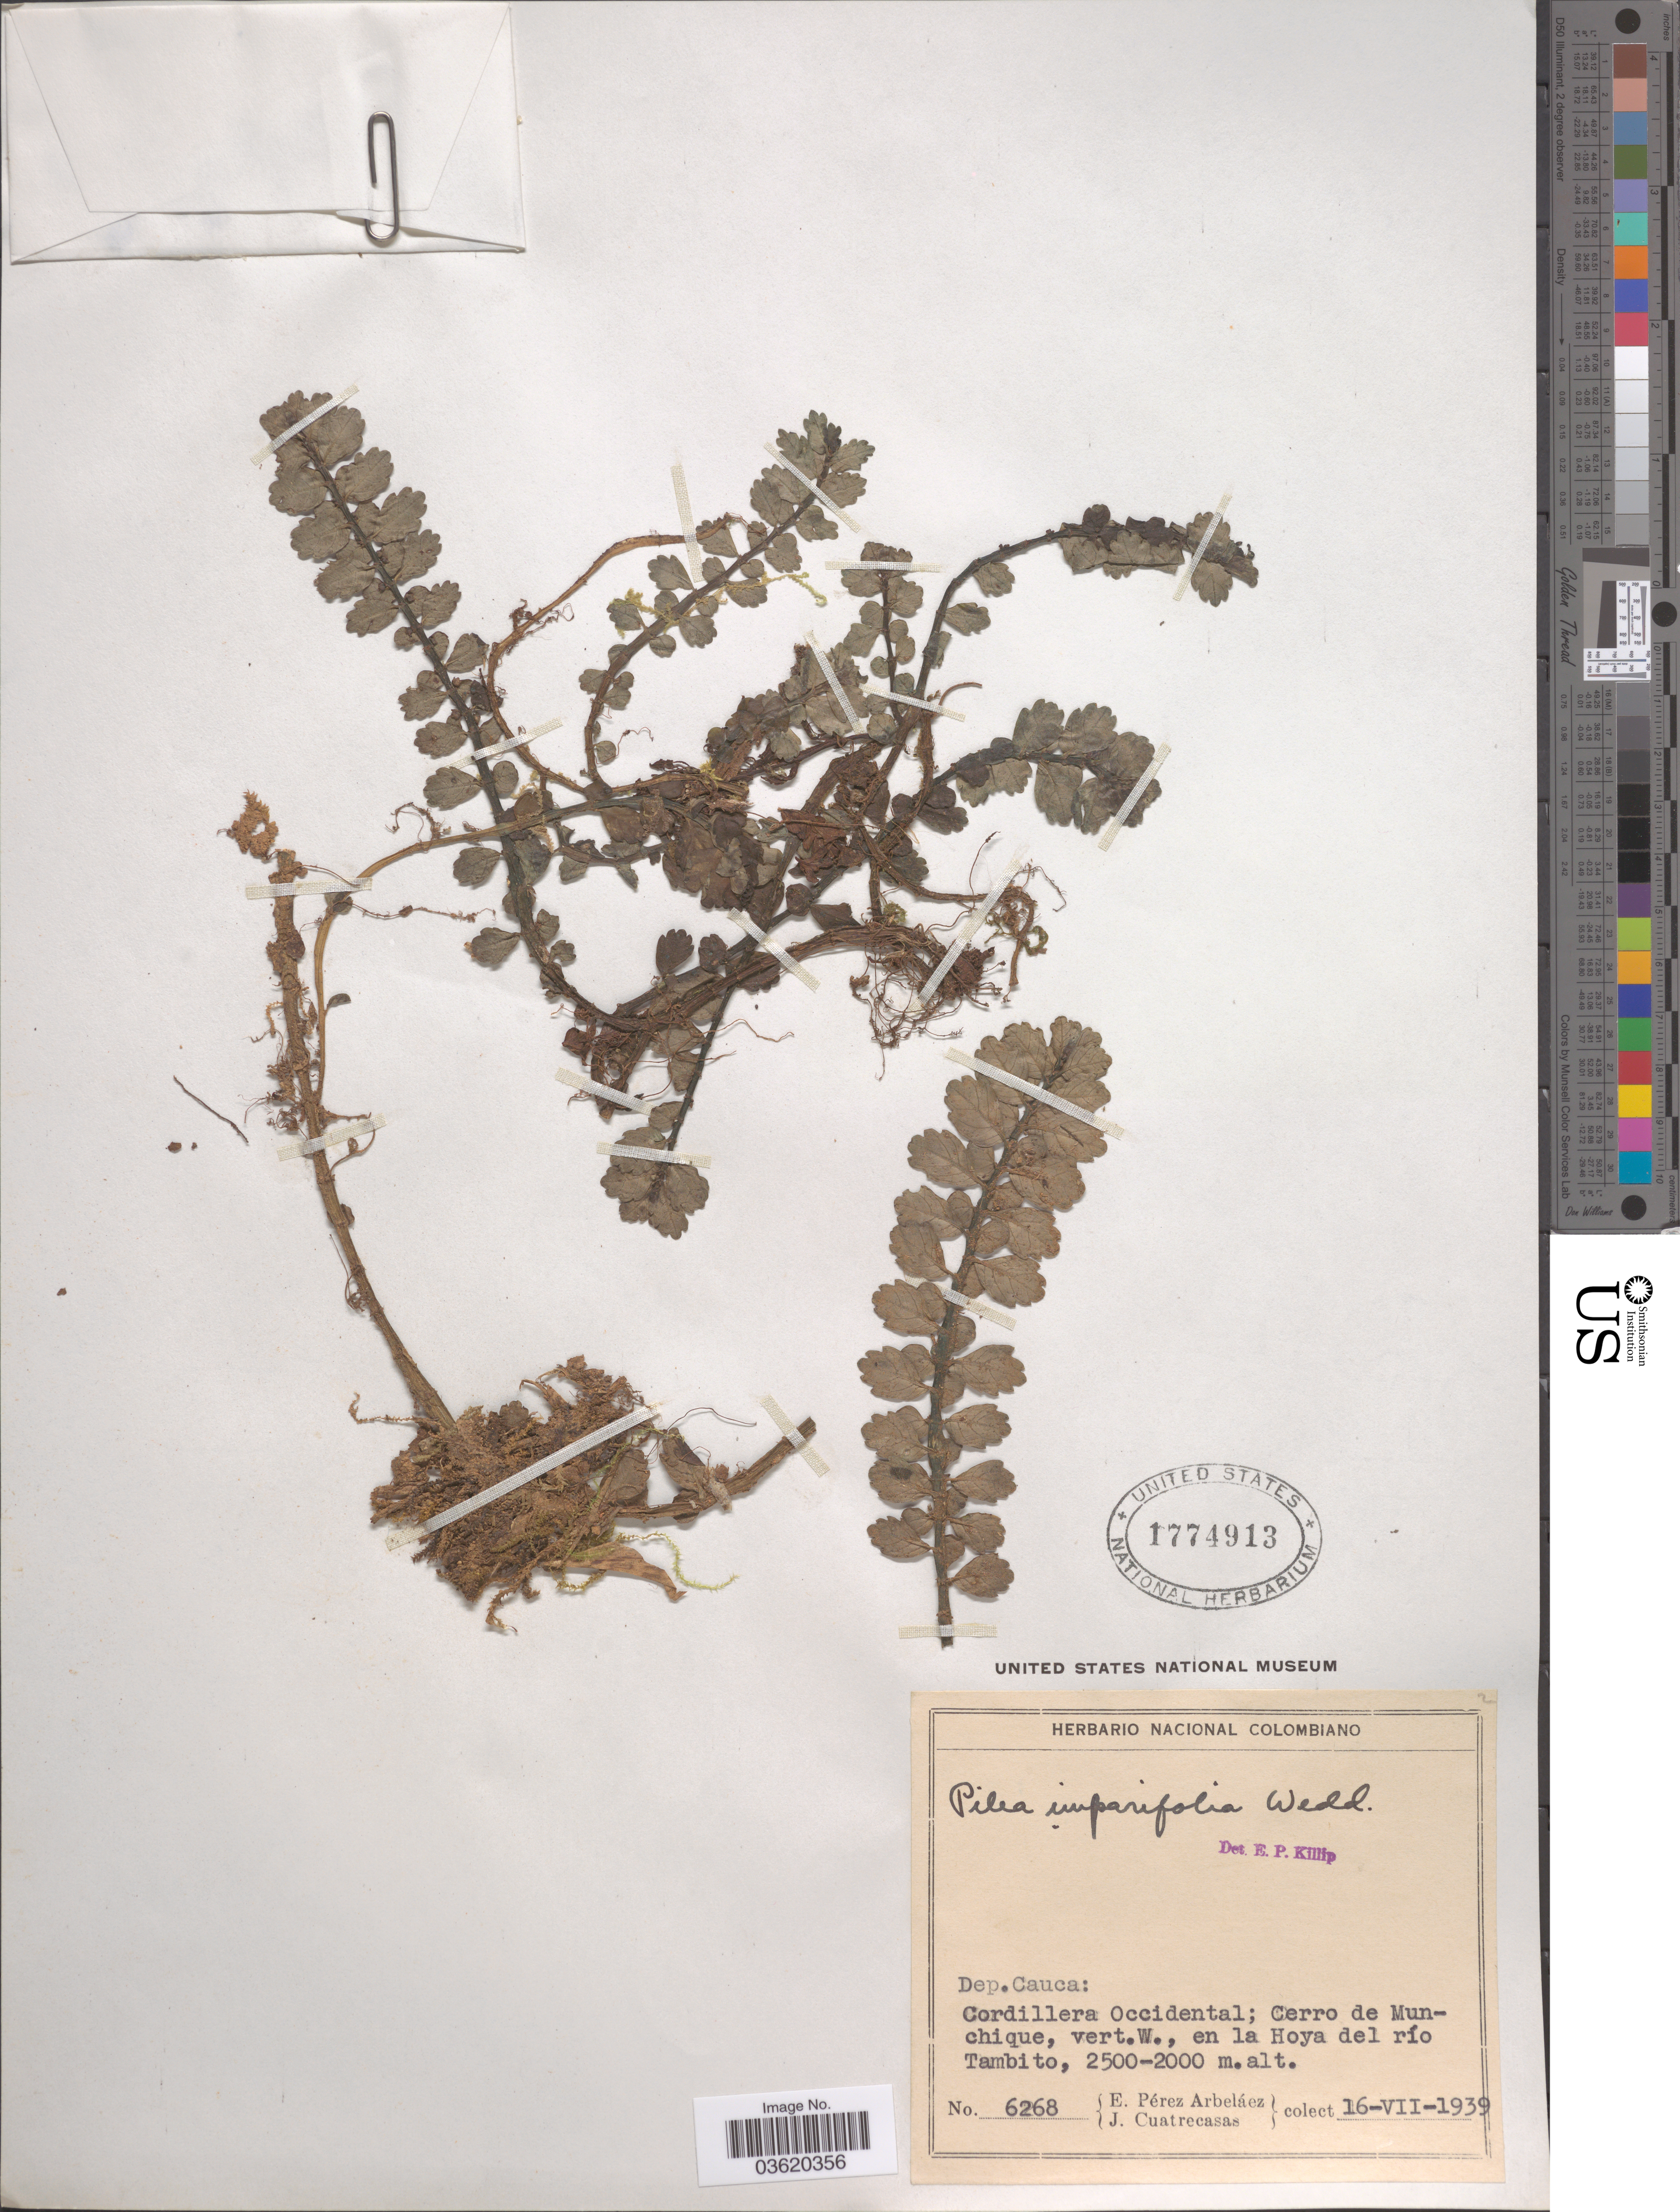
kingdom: Plantae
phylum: Tracheophyta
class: Magnoliopsida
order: Rosales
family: Urticaceae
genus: Pilea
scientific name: Pilea imparifolia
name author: Wedd.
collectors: E. Pérez Arbeláez & J. Cuatrecasas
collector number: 6268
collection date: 1939-07-16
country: Colombia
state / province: Cauca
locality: Dep. Cauca: Cordillera Occidental; Cerro de Munchique, vert.W., en la Hoya del río Tambito.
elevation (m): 2000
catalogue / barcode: US 1774913